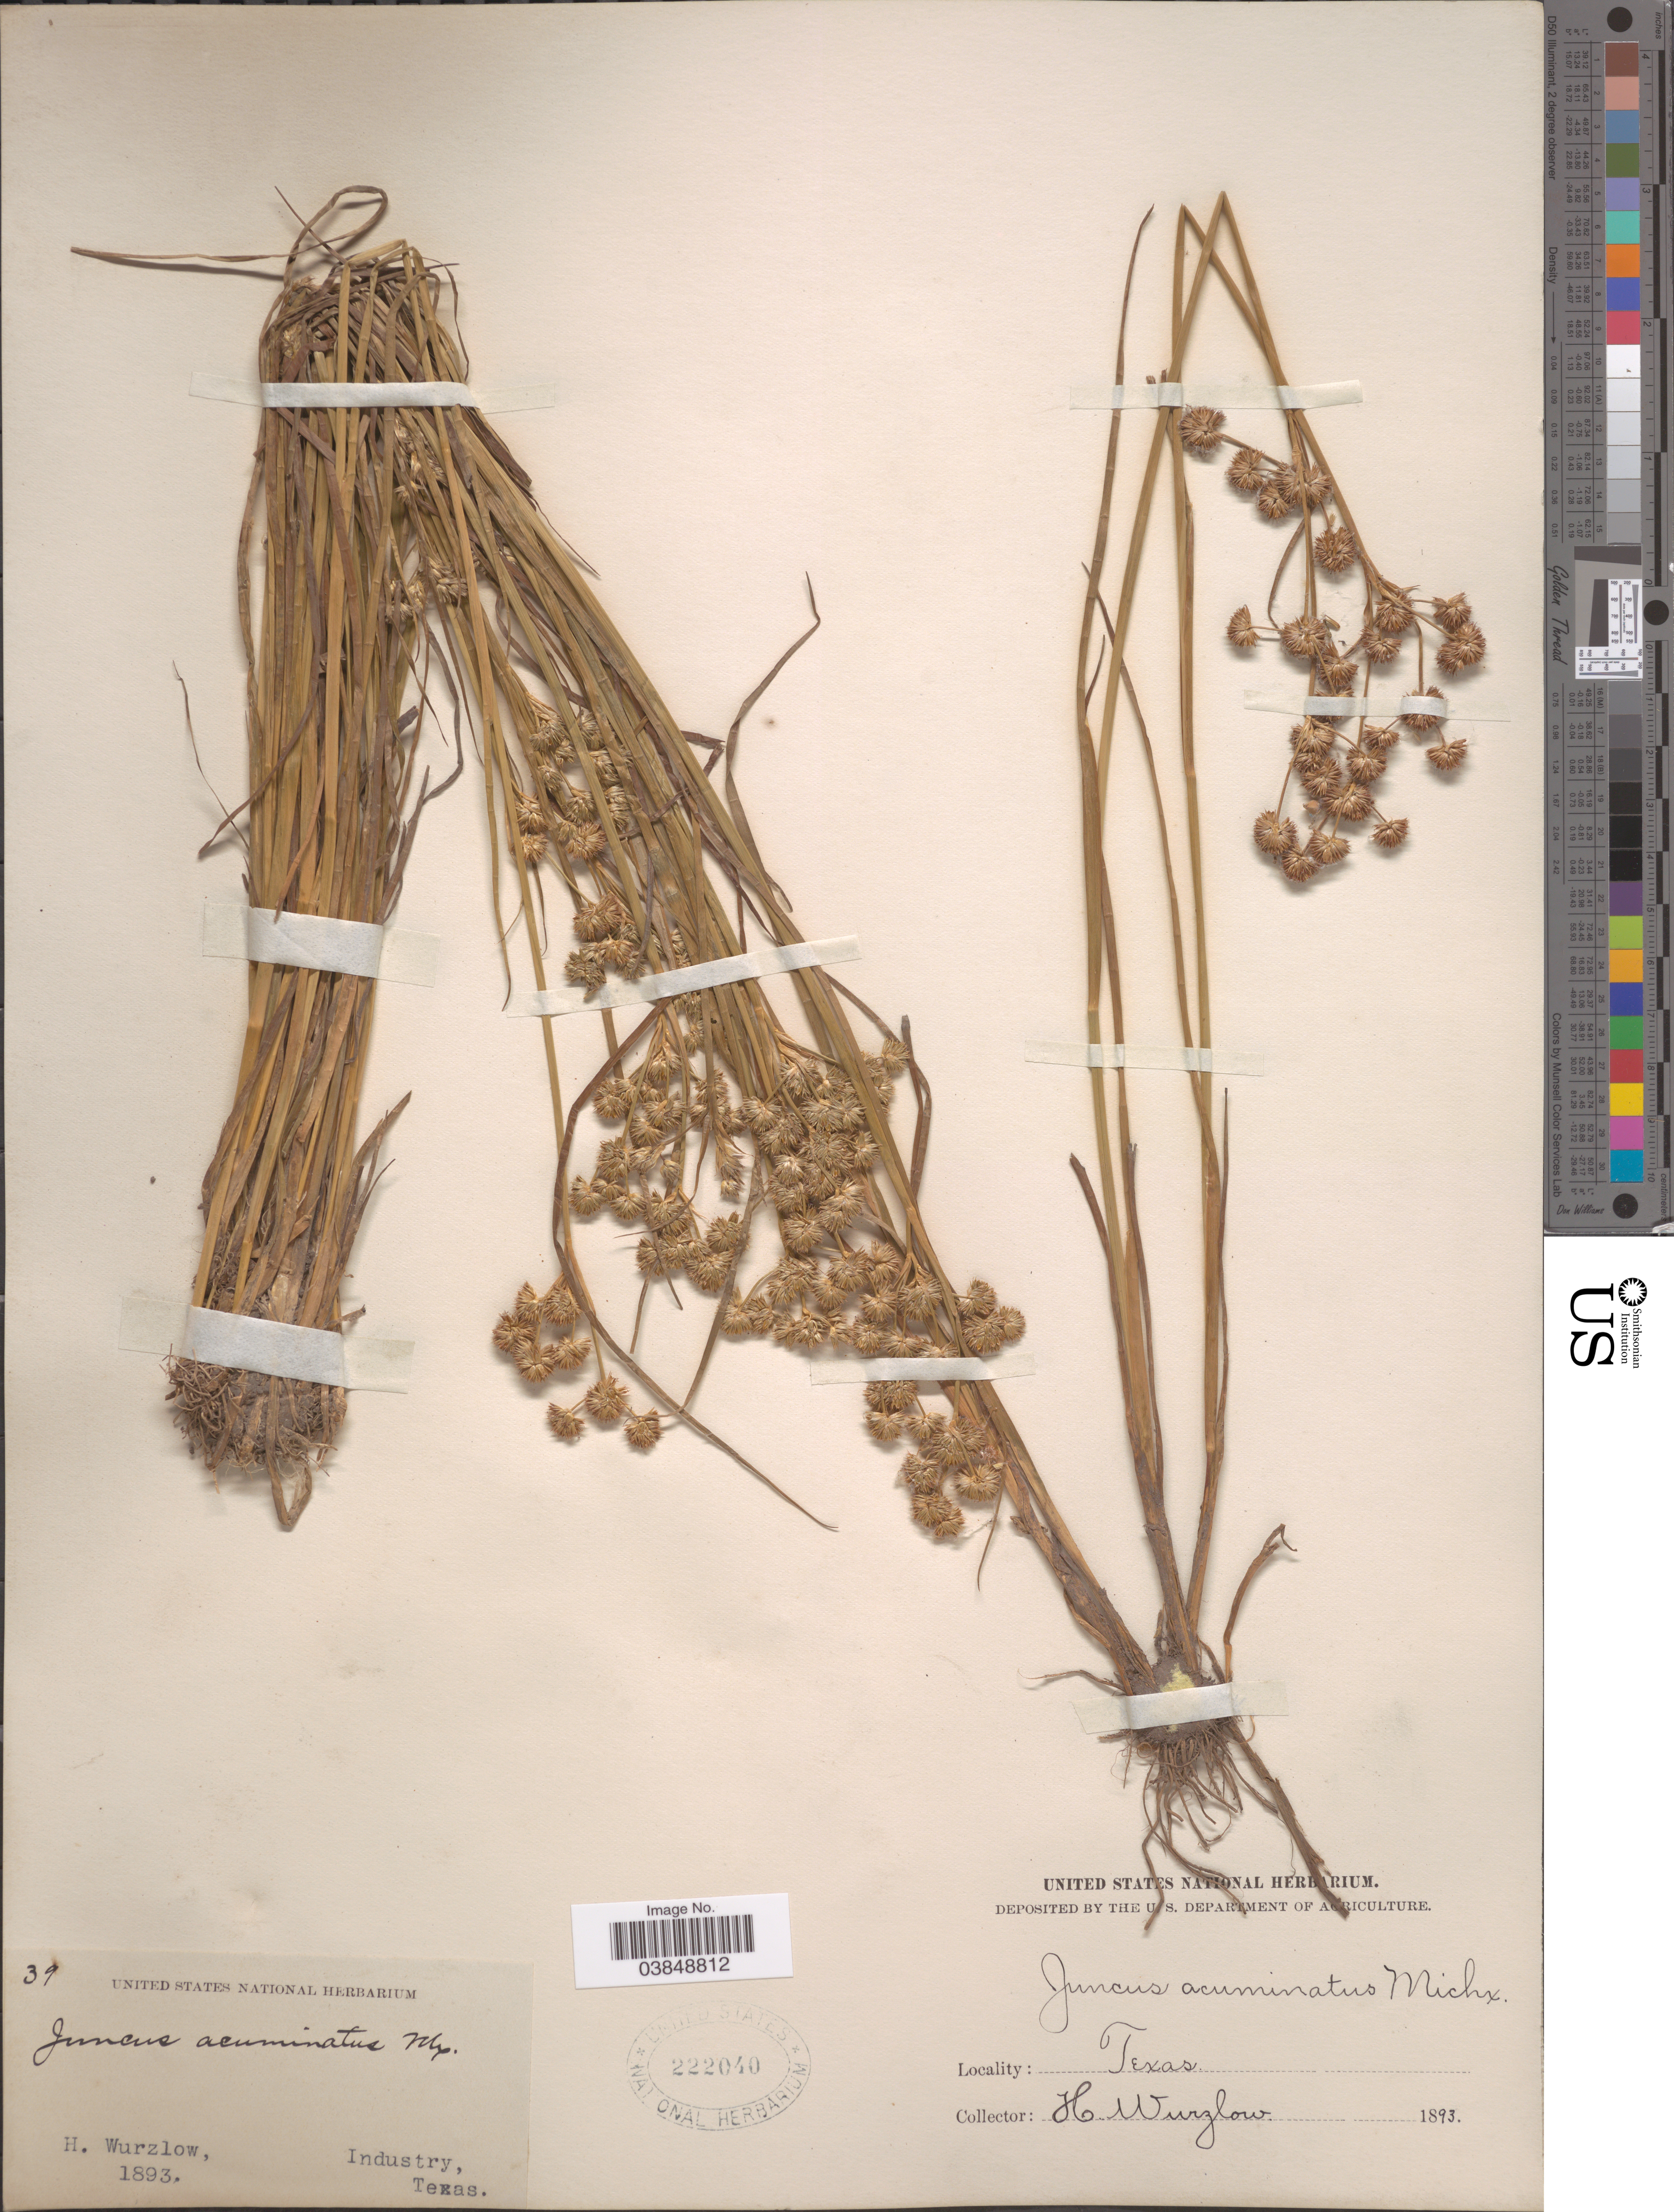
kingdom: Plantae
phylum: Tracheophyta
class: Liliopsida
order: Poales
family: Juncaceae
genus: Juncus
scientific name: Juncus acuminatus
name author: Michx.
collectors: H. Wurzlow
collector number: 39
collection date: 1893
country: United States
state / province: Texas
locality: Industry.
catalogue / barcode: US 222040